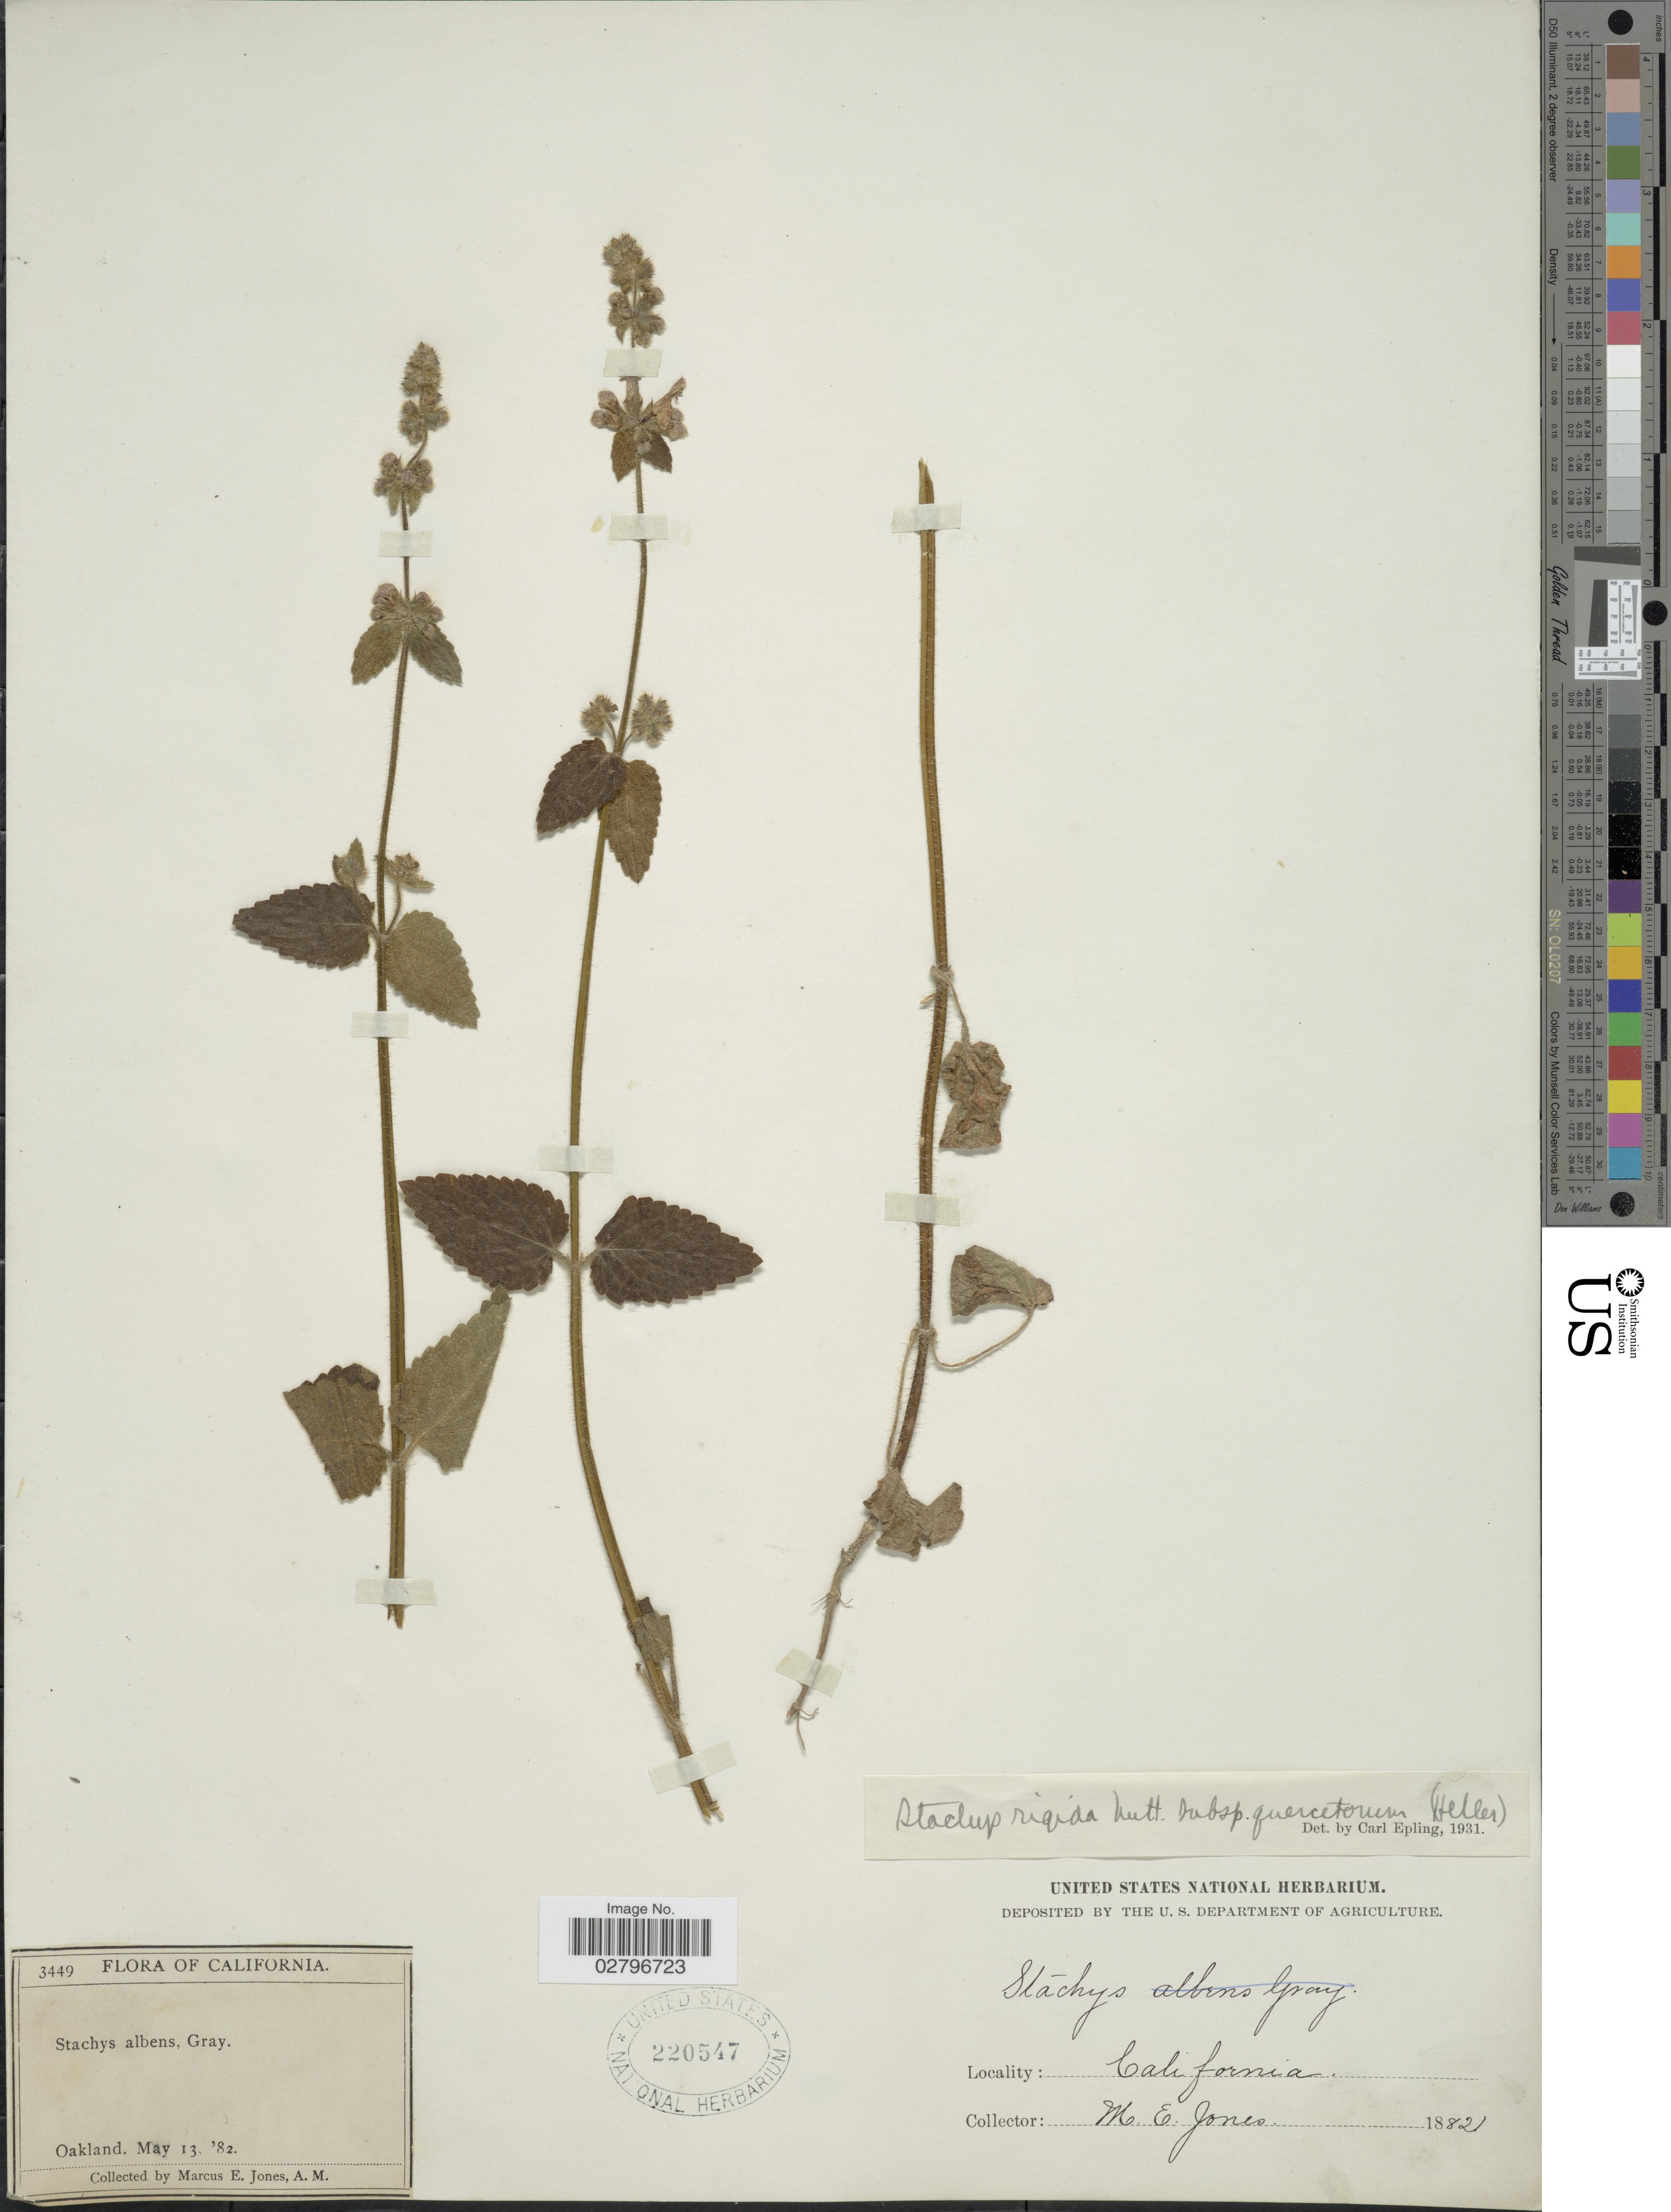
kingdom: Plantae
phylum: Tracheophyta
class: Magnoliopsida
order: Lamiales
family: Lamiaceae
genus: Stachys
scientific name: Stachys rigida subsp. quercetorum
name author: (A. Heller) Epling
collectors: M. E. Jones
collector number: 3449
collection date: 1882-05-13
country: United States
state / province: California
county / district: Alameda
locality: Oakland.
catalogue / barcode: US 220547